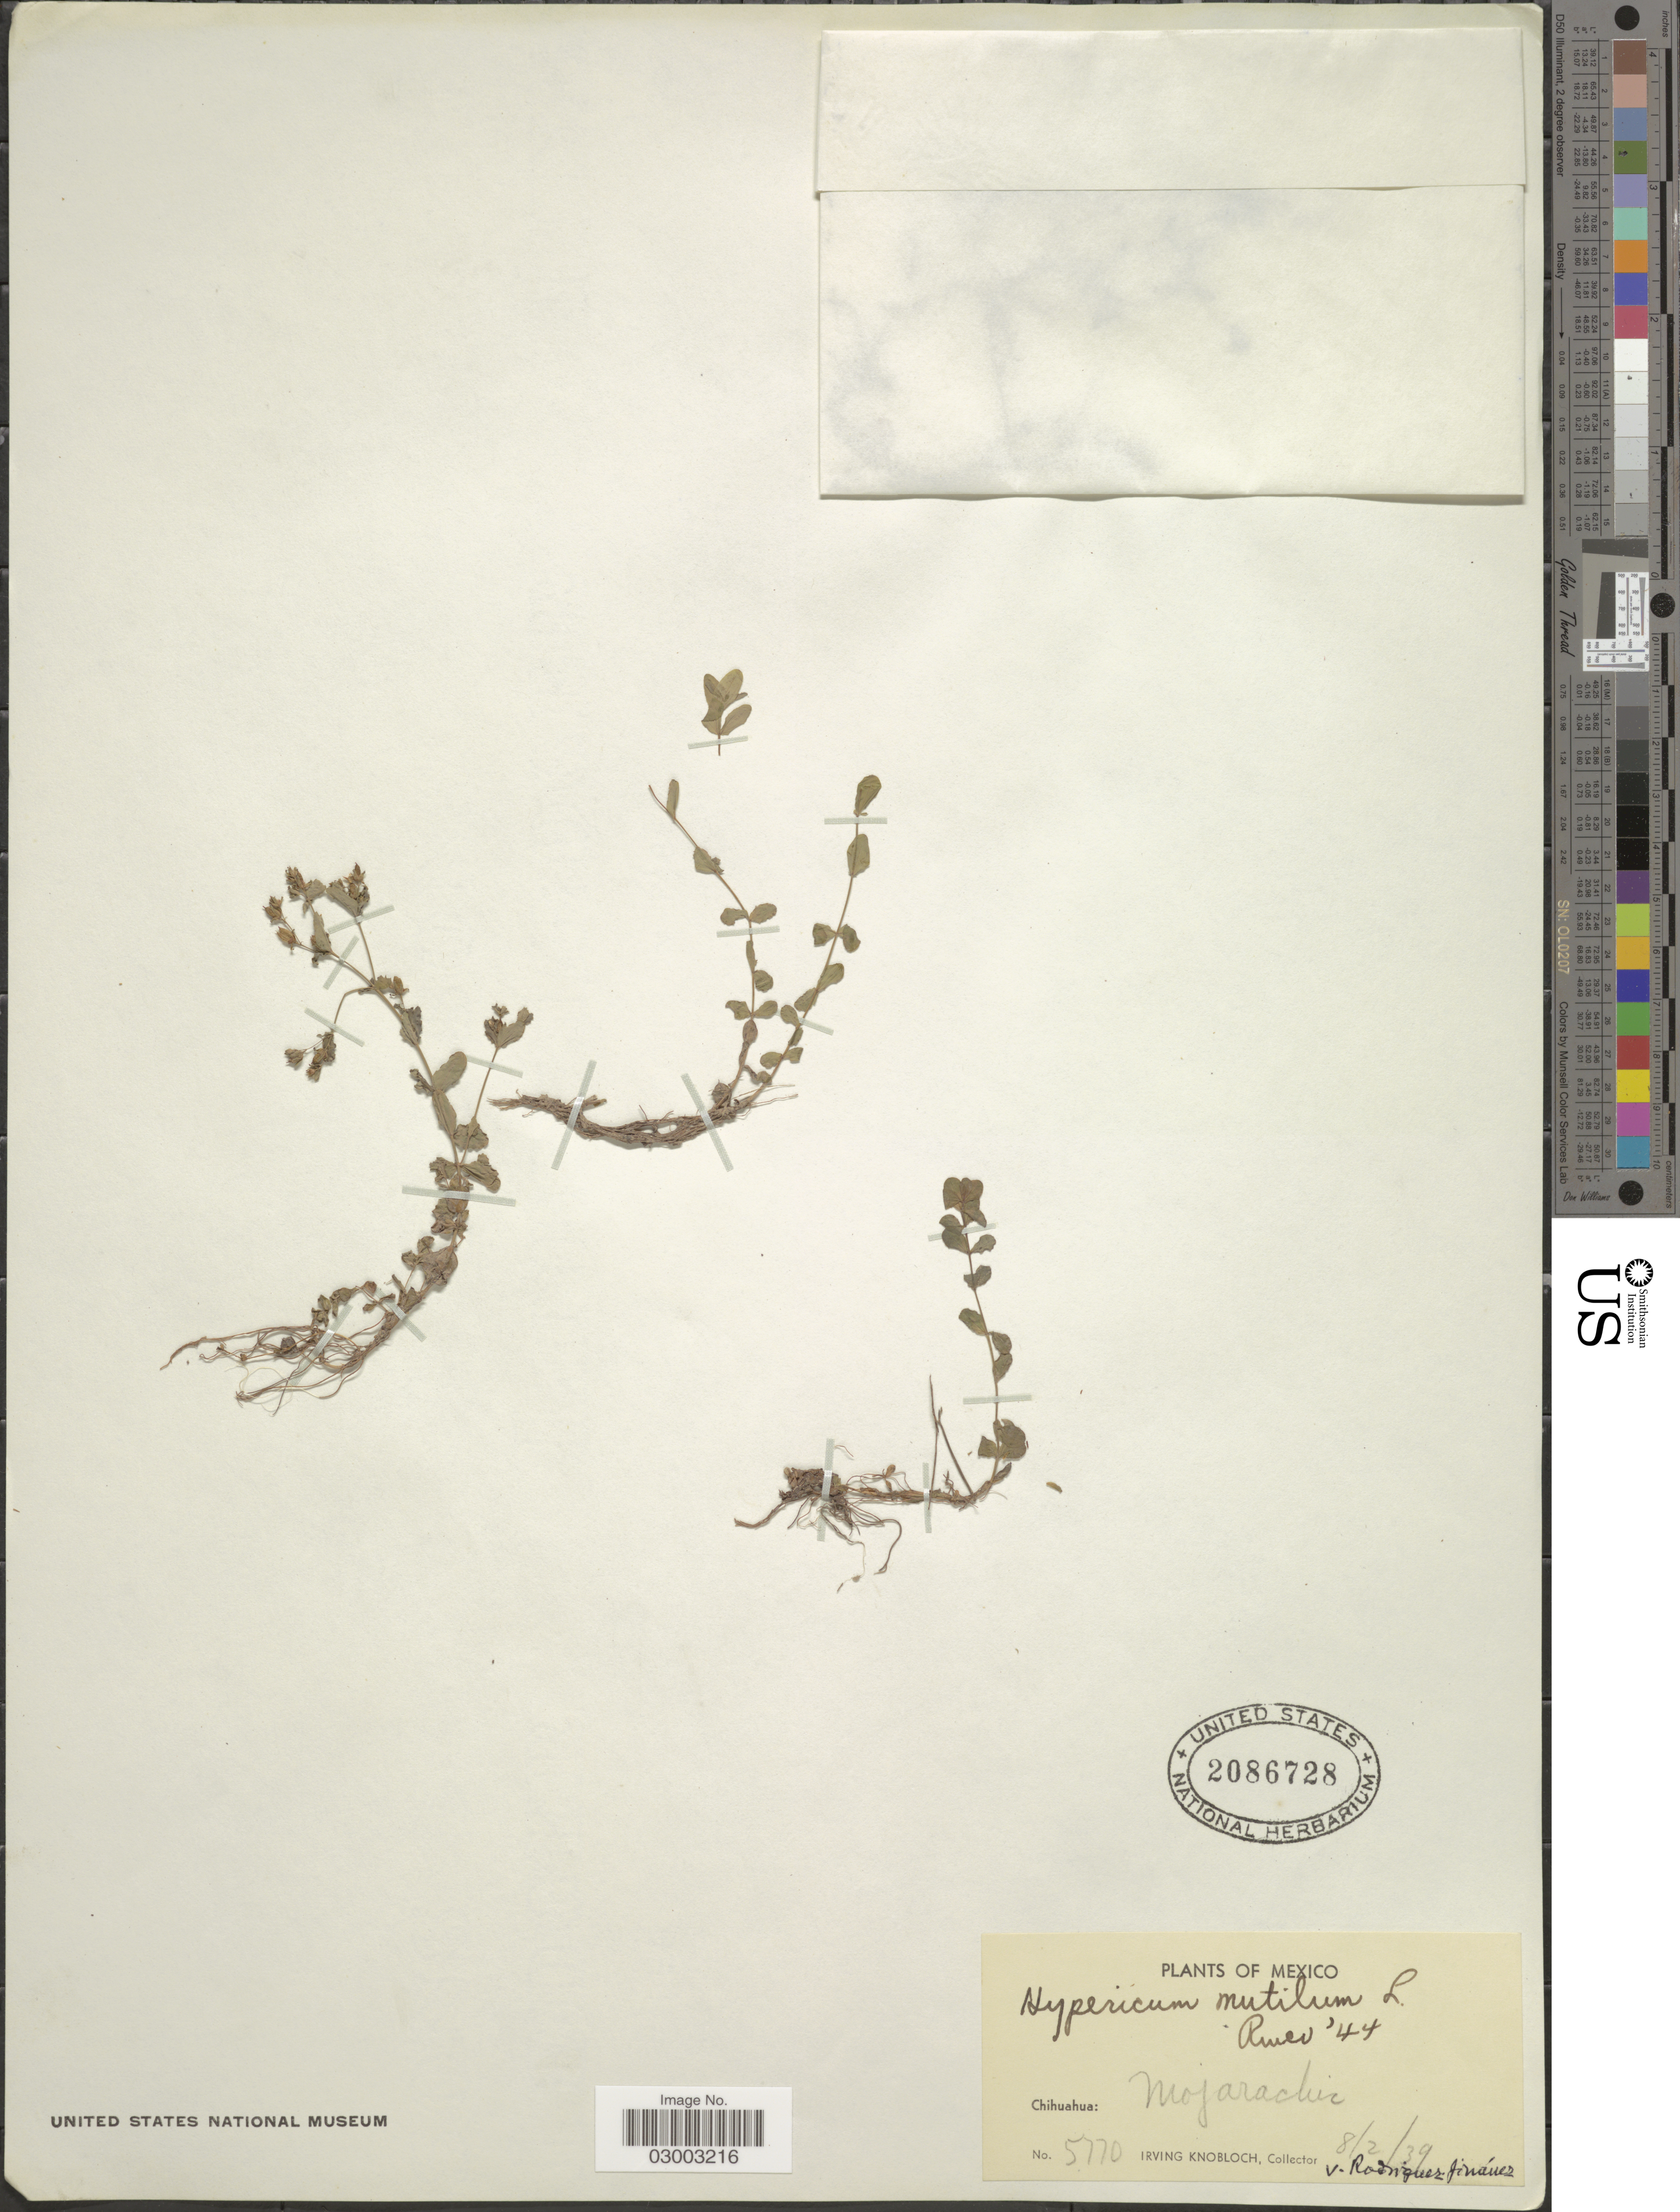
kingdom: Plantae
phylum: Tracheophyta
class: Magnoliopsida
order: Malpighiales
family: Hypericaceae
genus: Hypericum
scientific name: Hypericum mutilum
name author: L.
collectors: I. W. Knobloch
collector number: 5770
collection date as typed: Transcribed d/m/y: 8/2/39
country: Mexico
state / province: Chihuahua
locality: Mojarachic.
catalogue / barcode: US 2086728